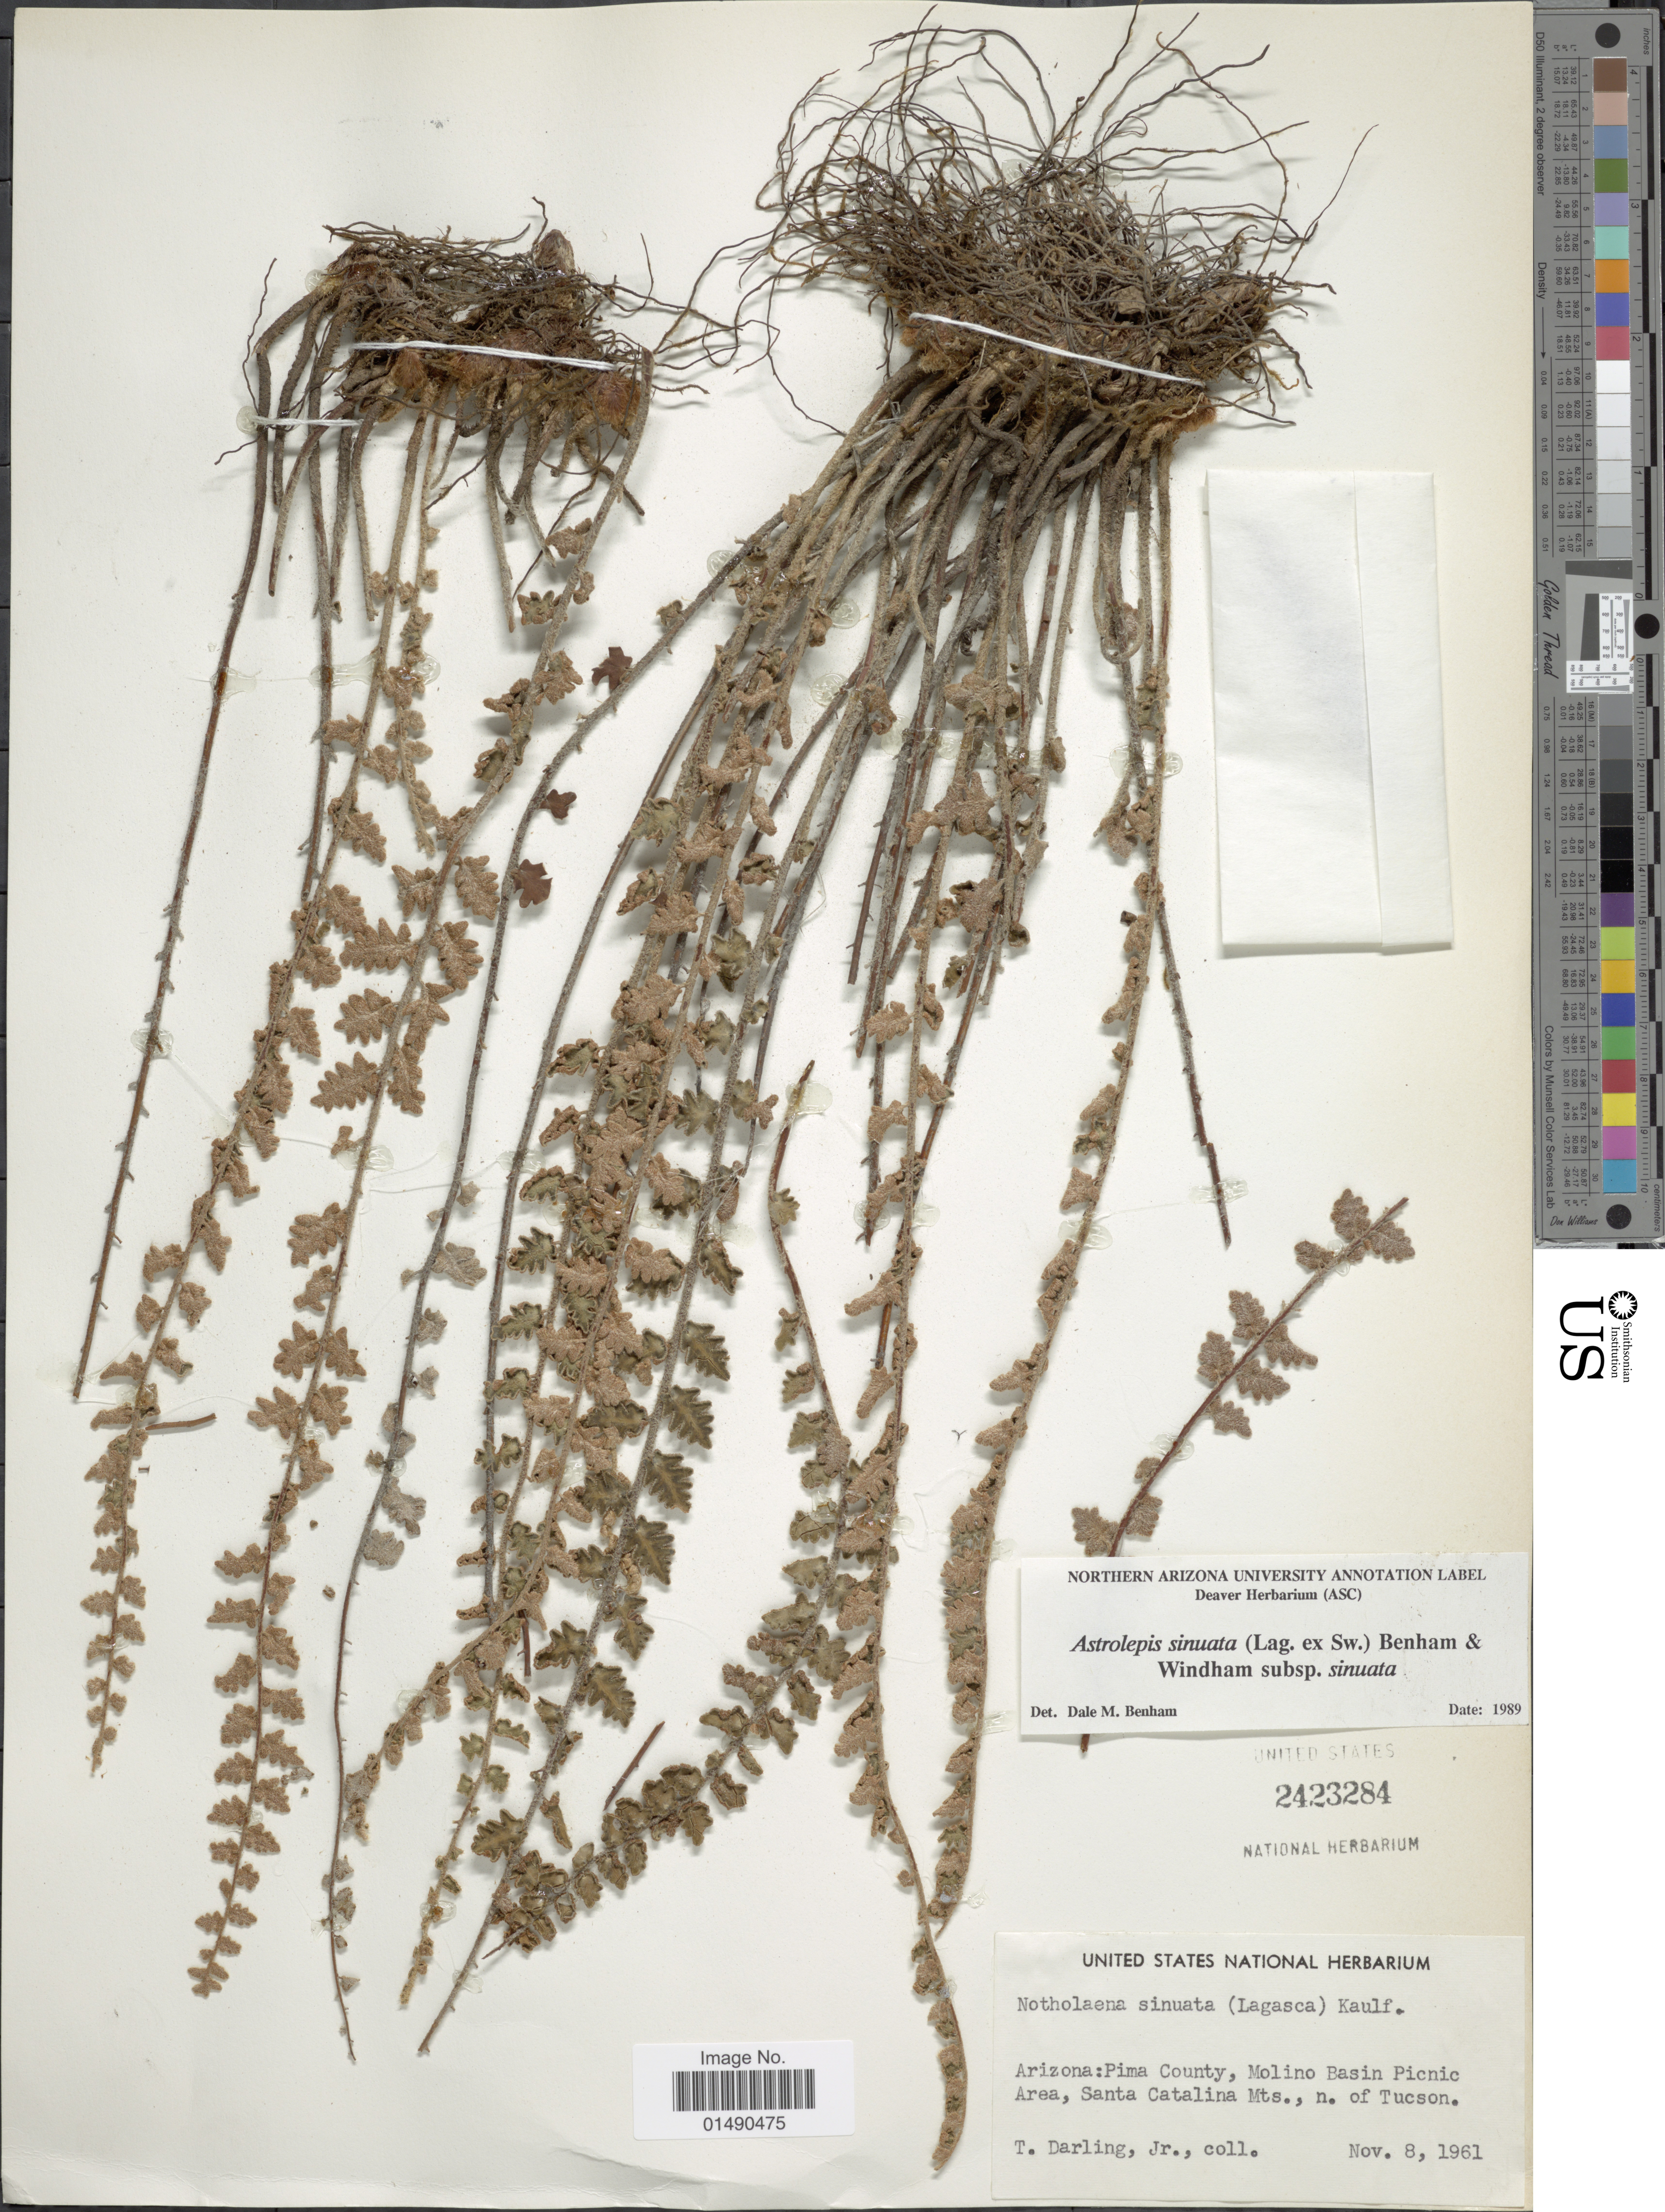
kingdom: Plantae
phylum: Tracheophyta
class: Polypodiopsida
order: Polypodiales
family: Pteridaceae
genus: Astrolepis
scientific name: Astrolepis sinuata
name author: (Lag. ex Sw.) D.M. Benham & Windham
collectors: T. Darling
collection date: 1961-11-08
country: United States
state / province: Arizona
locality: Pima County, Molina Basin Picnic Area, Santa Catalina Mts, n. of Tucson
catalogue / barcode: US 2423284